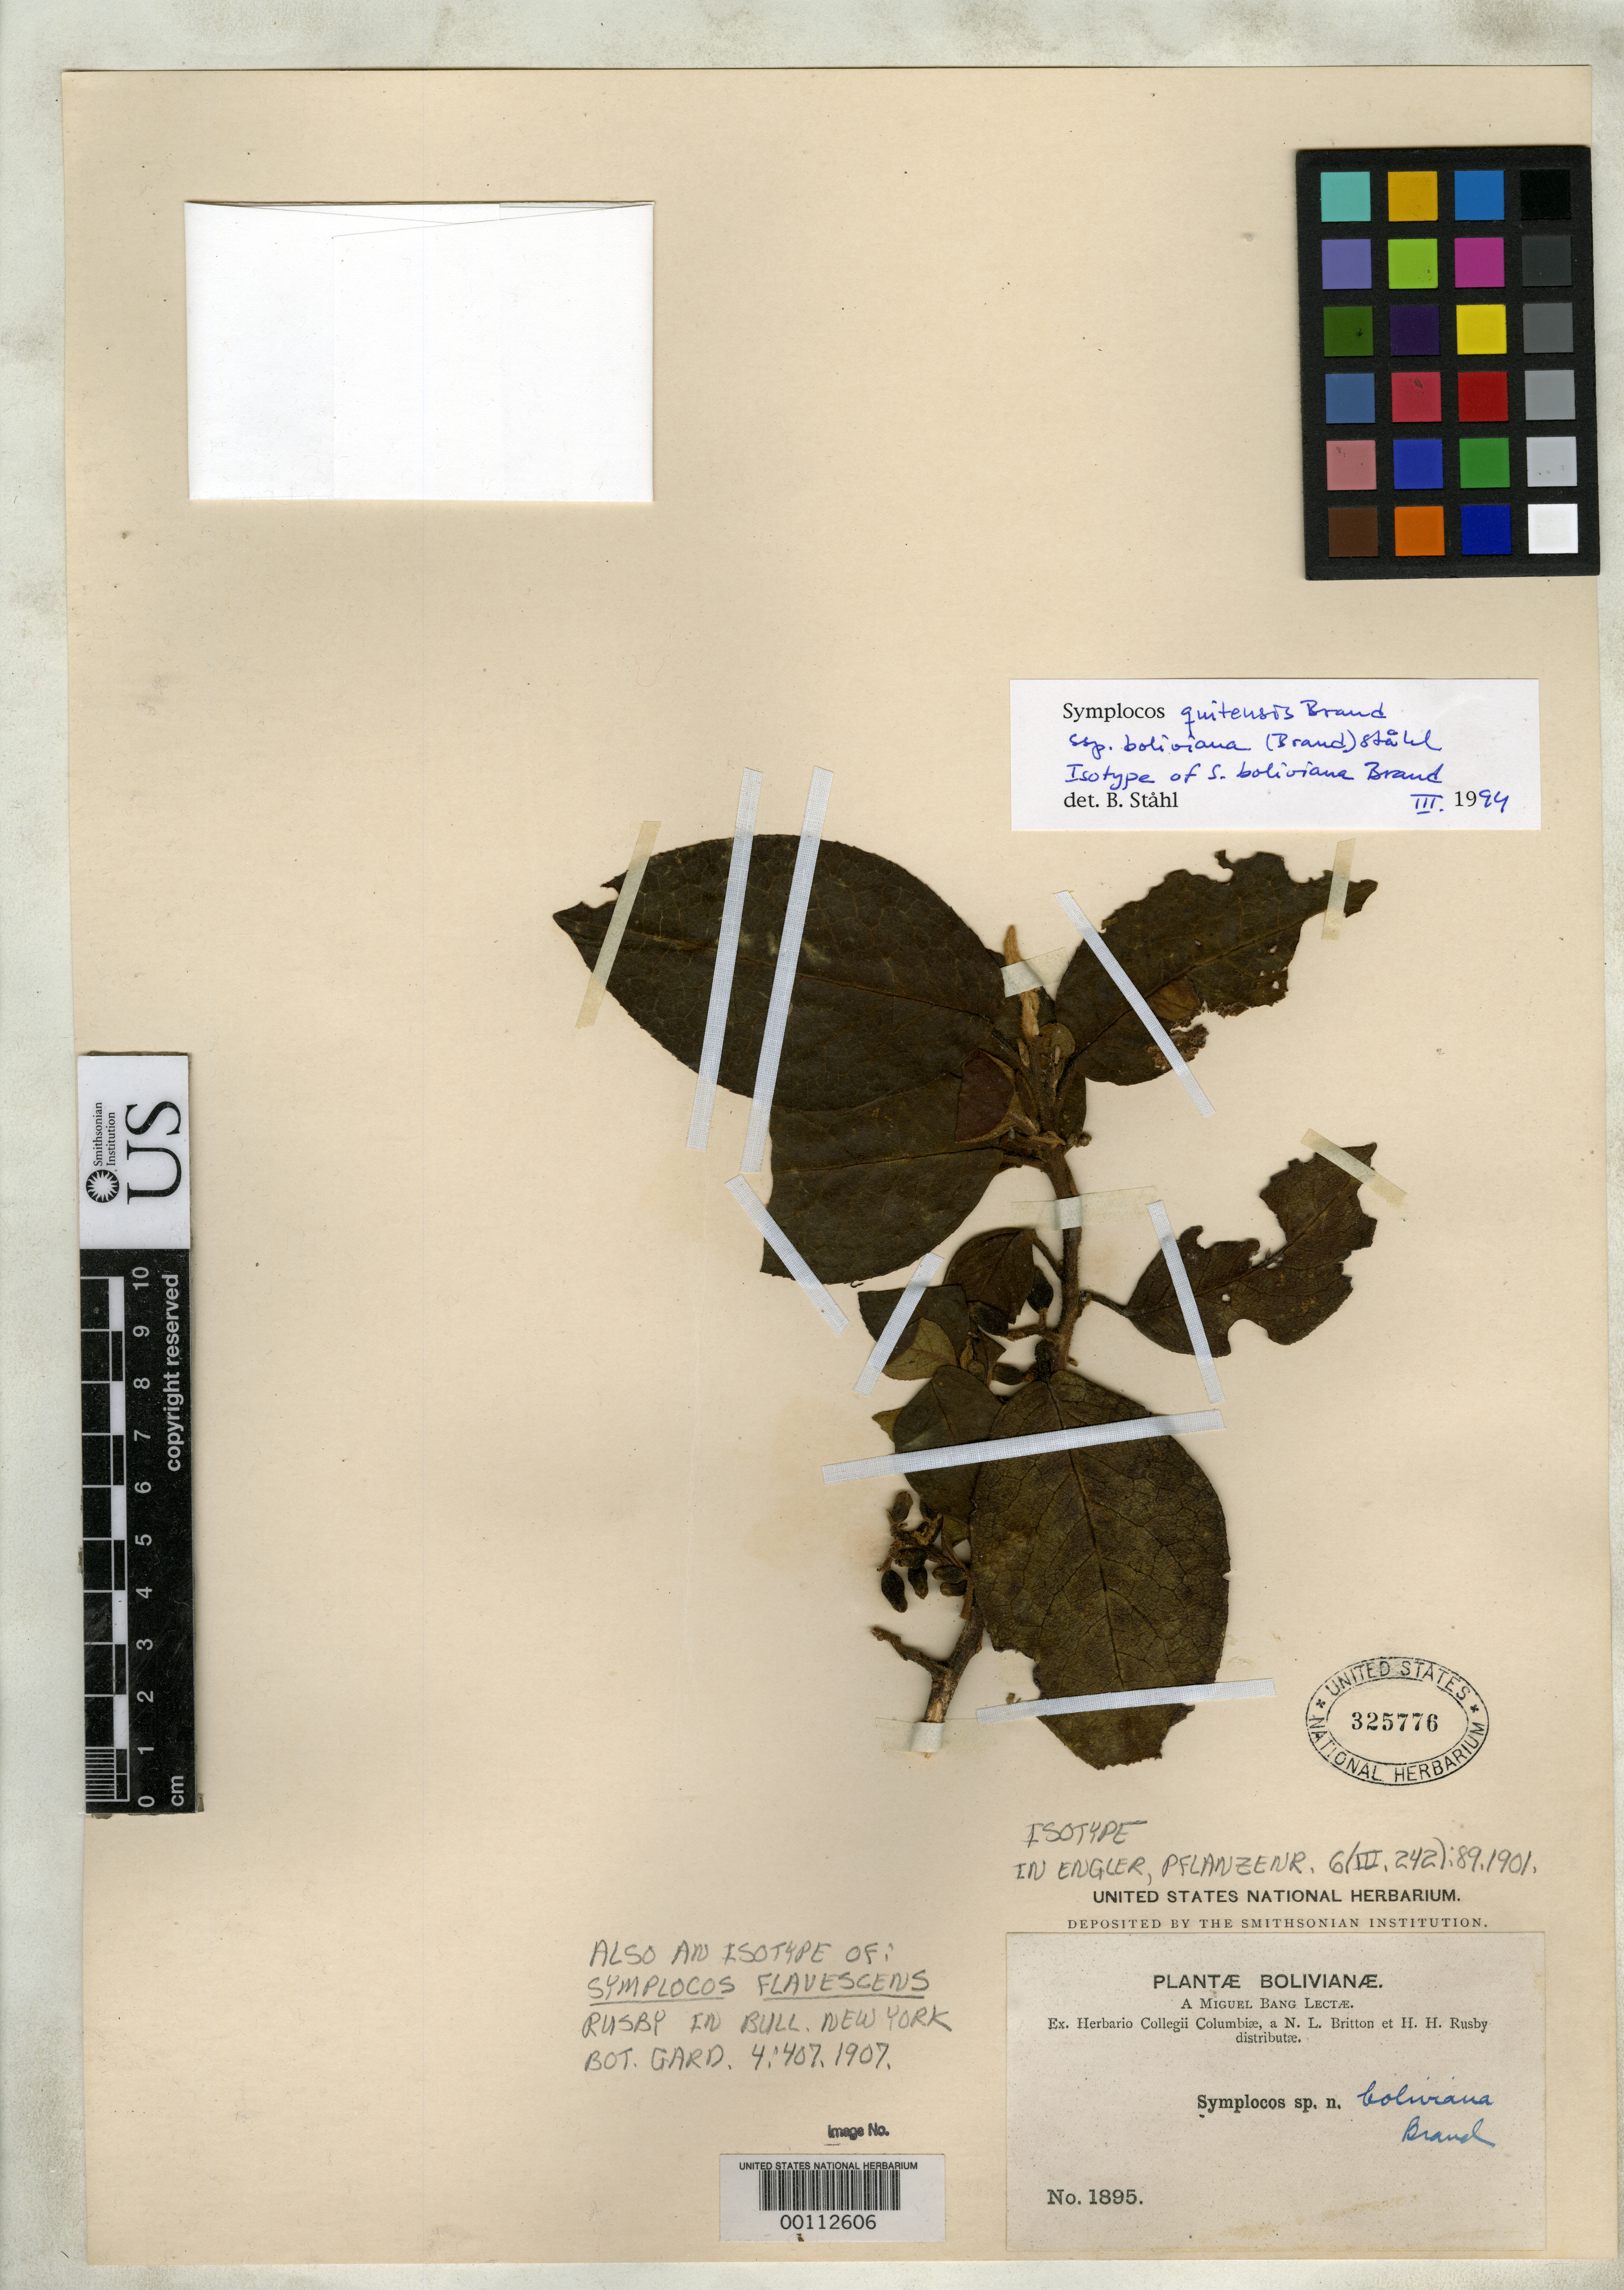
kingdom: Plantae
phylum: Tracheophyta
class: Magnoliopsida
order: Ericales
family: Symplocaceae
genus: Symplocos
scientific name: Symplocos boliviana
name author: Brand in Engl.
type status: Isotype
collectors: M. Bang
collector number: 1895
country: Bolivia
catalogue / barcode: US 325776